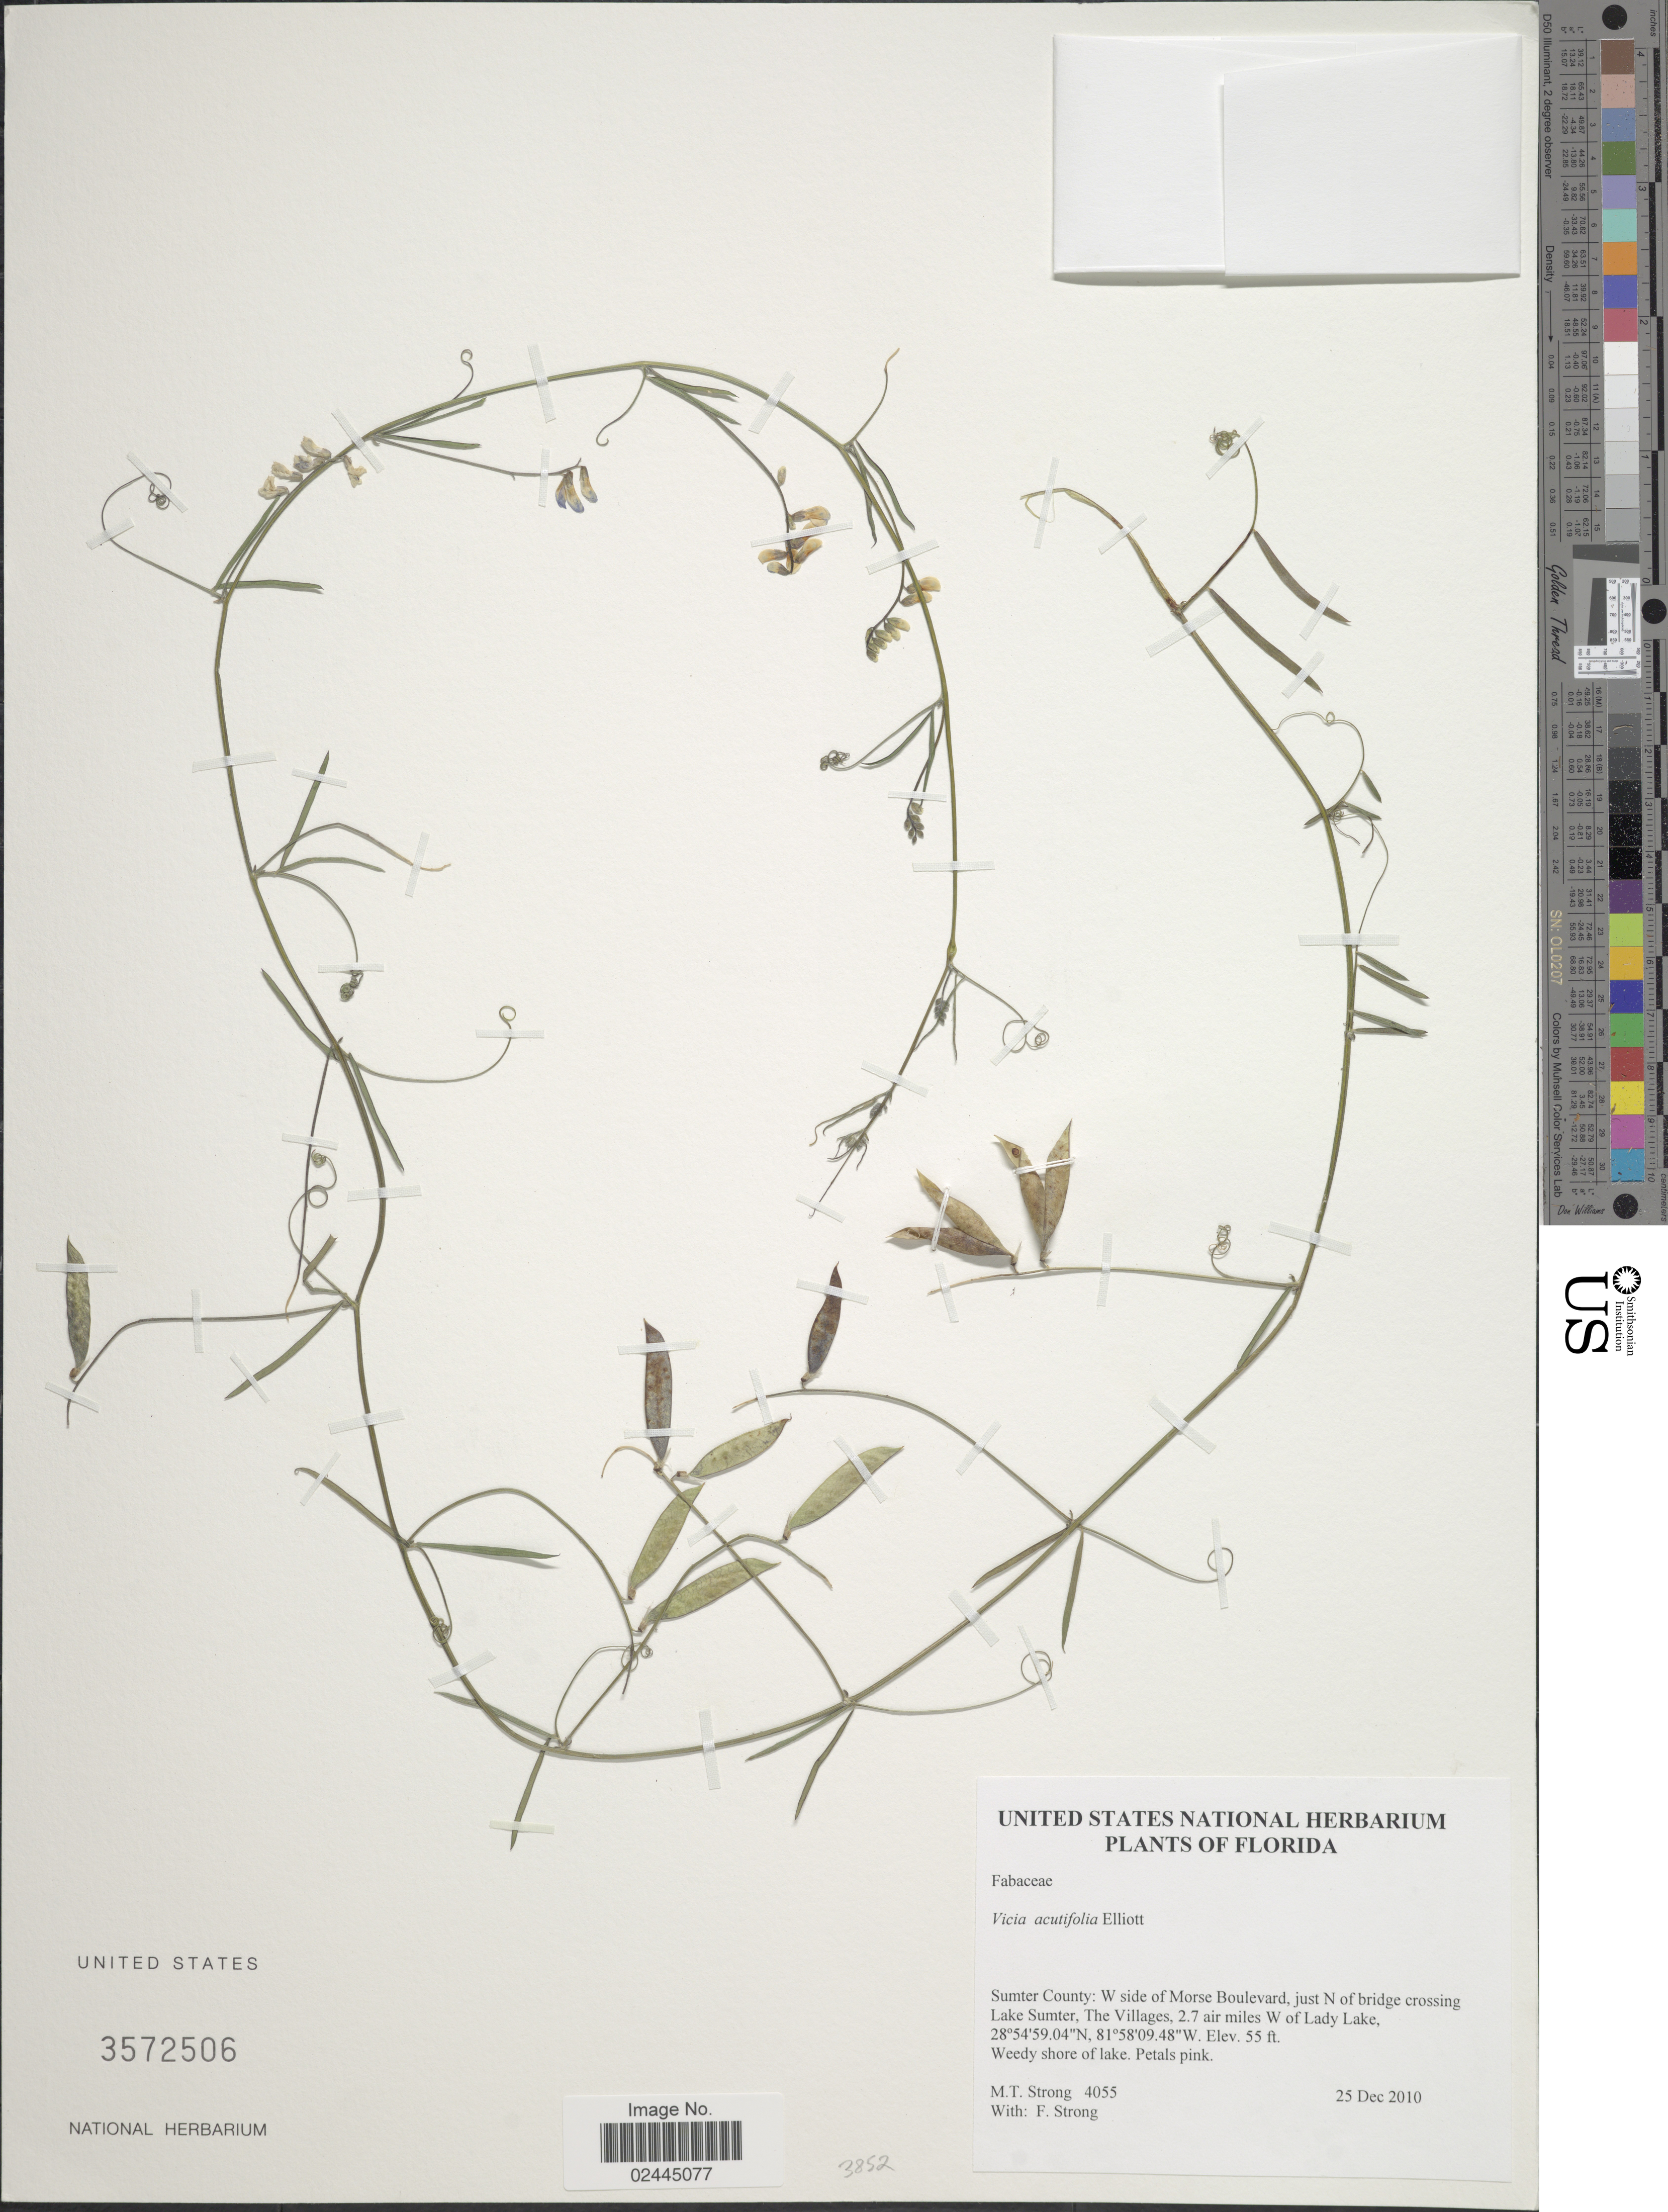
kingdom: Plantae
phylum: Tracheophyta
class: Magnoliopsida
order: Fabales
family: Fabaceae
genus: Vicia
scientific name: Vicia acutifolia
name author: Elliott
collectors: M. T. Strong & F. Strong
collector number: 4055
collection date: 2010-12-25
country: United States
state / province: Florida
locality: Sumter County: W side of Morse Boulevard, just N of bridge crossing Lake Sumter. The Villages, 2.7 air miles W of Lady Lake.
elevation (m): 17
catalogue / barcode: US 3572506